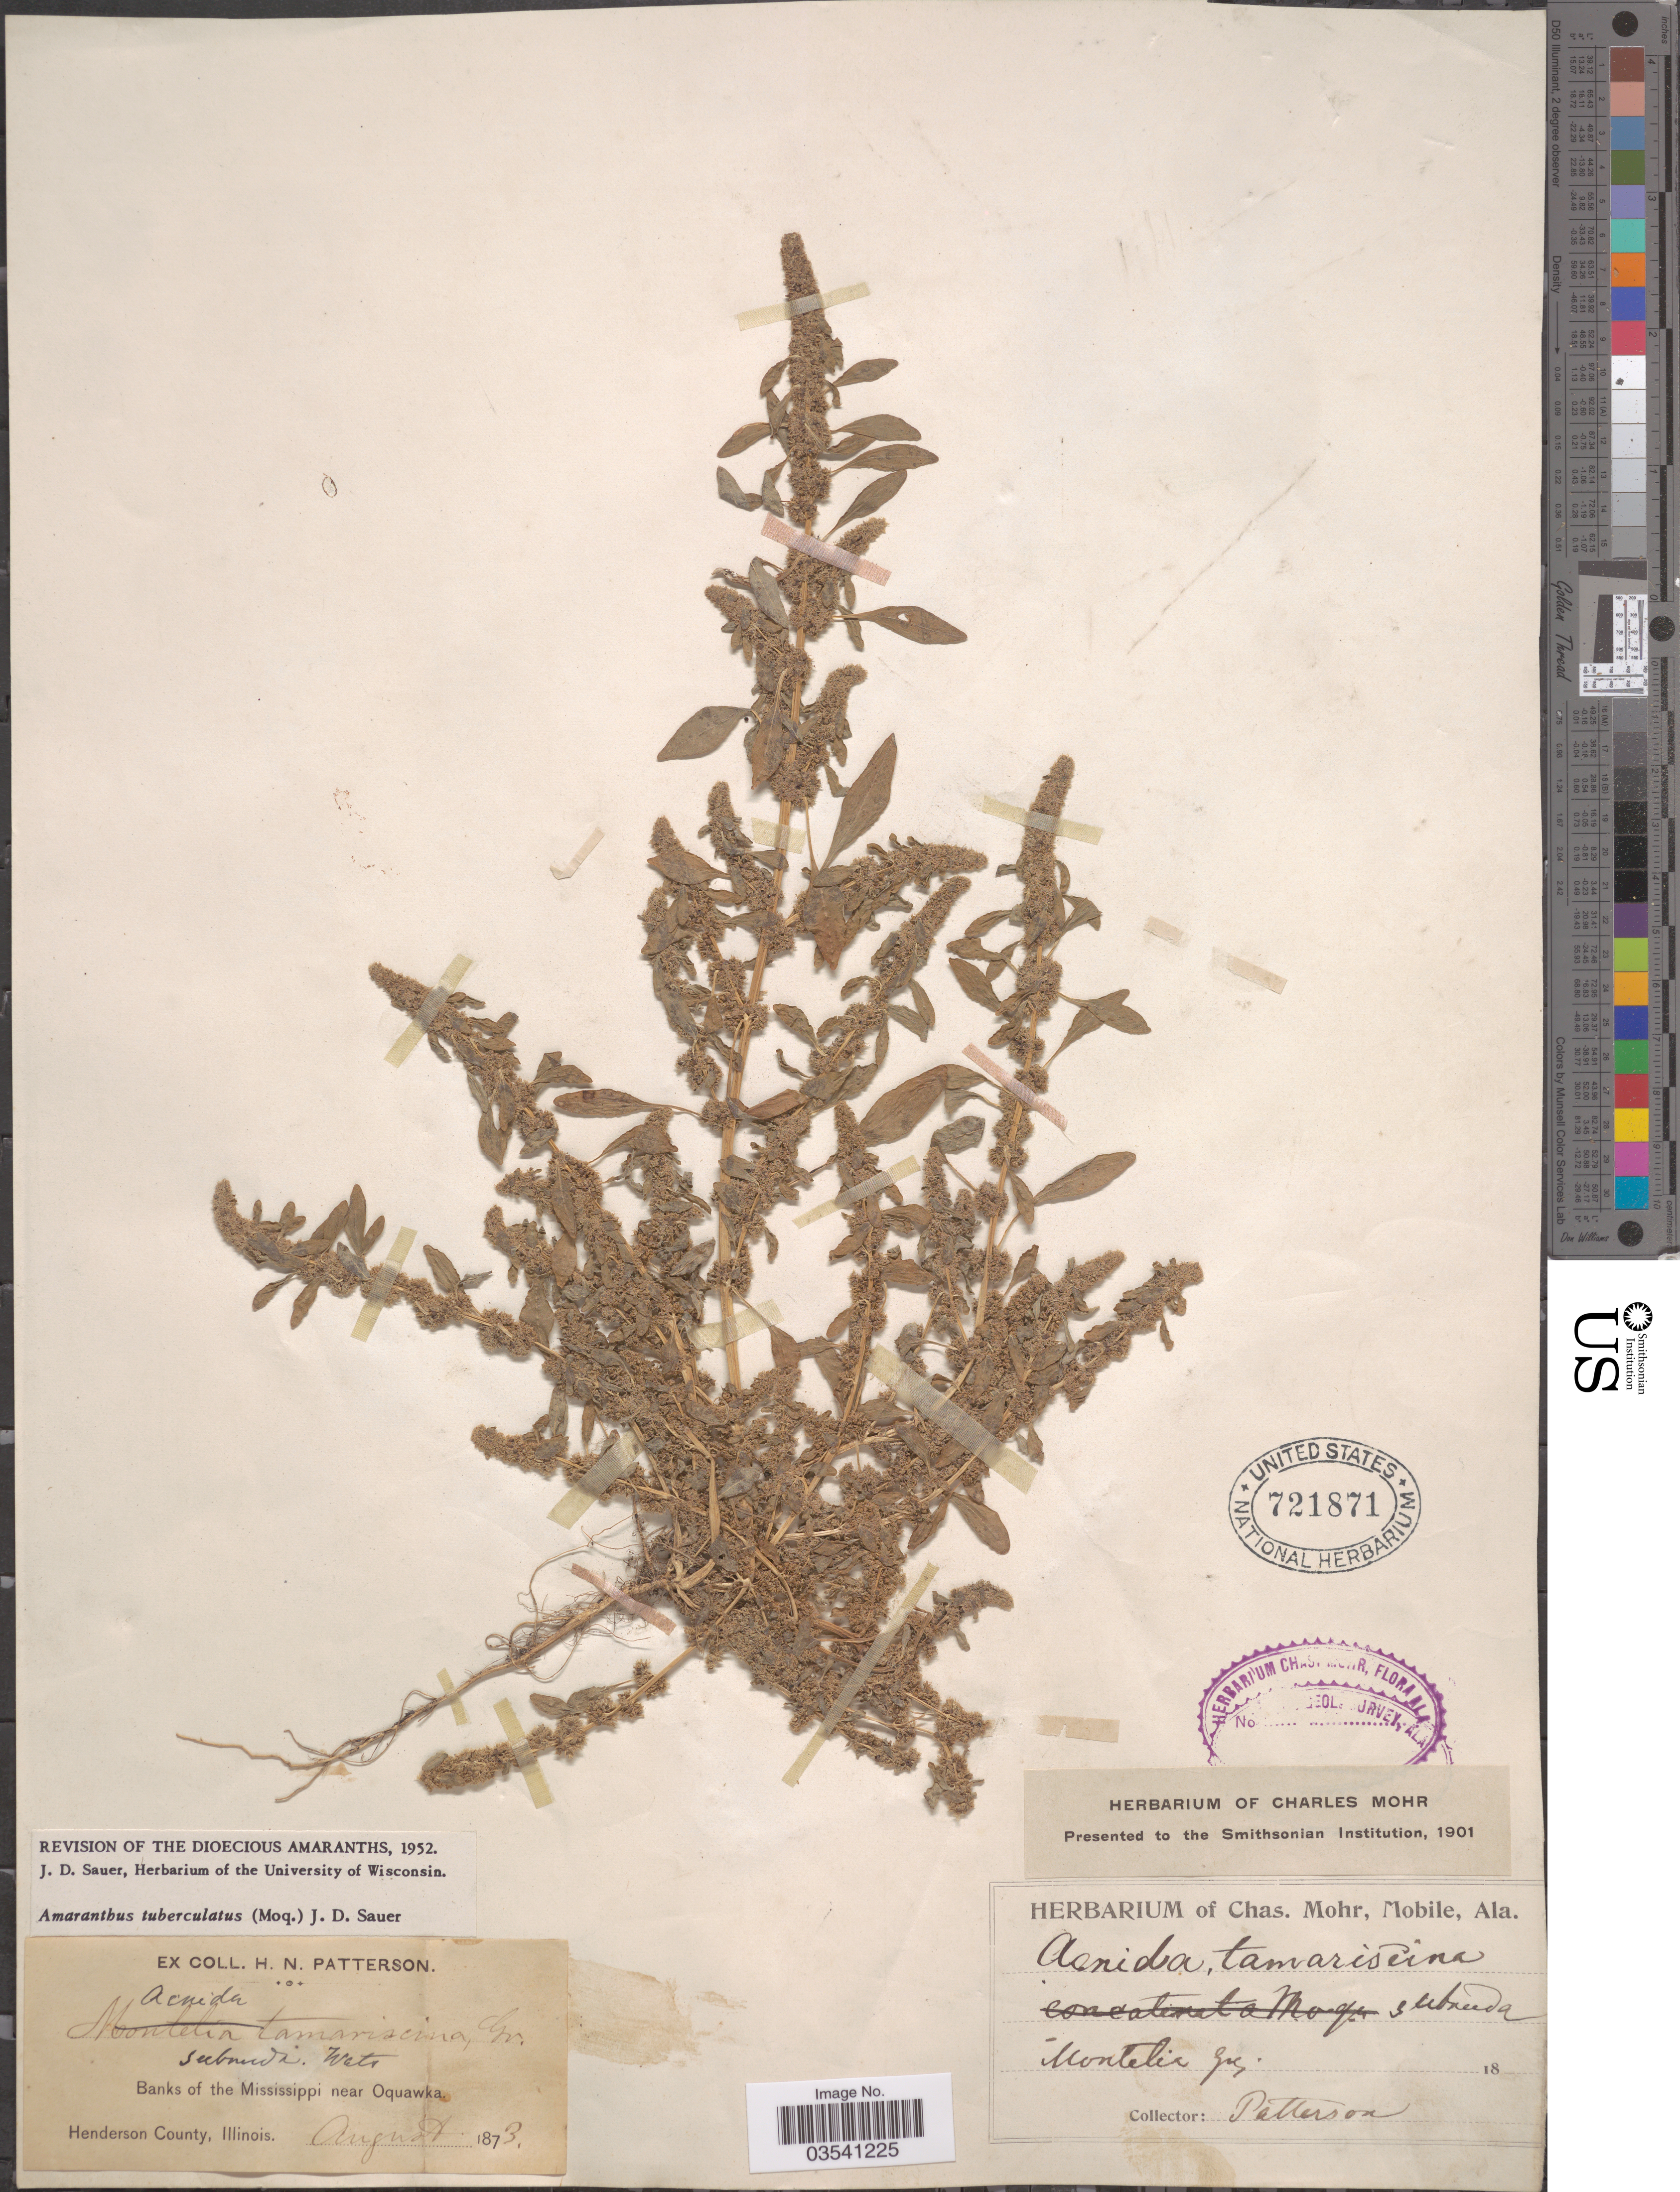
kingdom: Plantae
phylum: Tracheophyta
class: Magnoliopsida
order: Caryophyllales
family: Amaranthaceae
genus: Amaranthus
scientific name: Amaranthus tuberculatus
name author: (Moq.) J.D. Sauer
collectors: H. N. Patterson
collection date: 1873-08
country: United States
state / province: Illinois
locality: Banks of Mississippi near Oquawka. Henderson County. Montelier [illegible text].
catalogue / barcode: US 721871